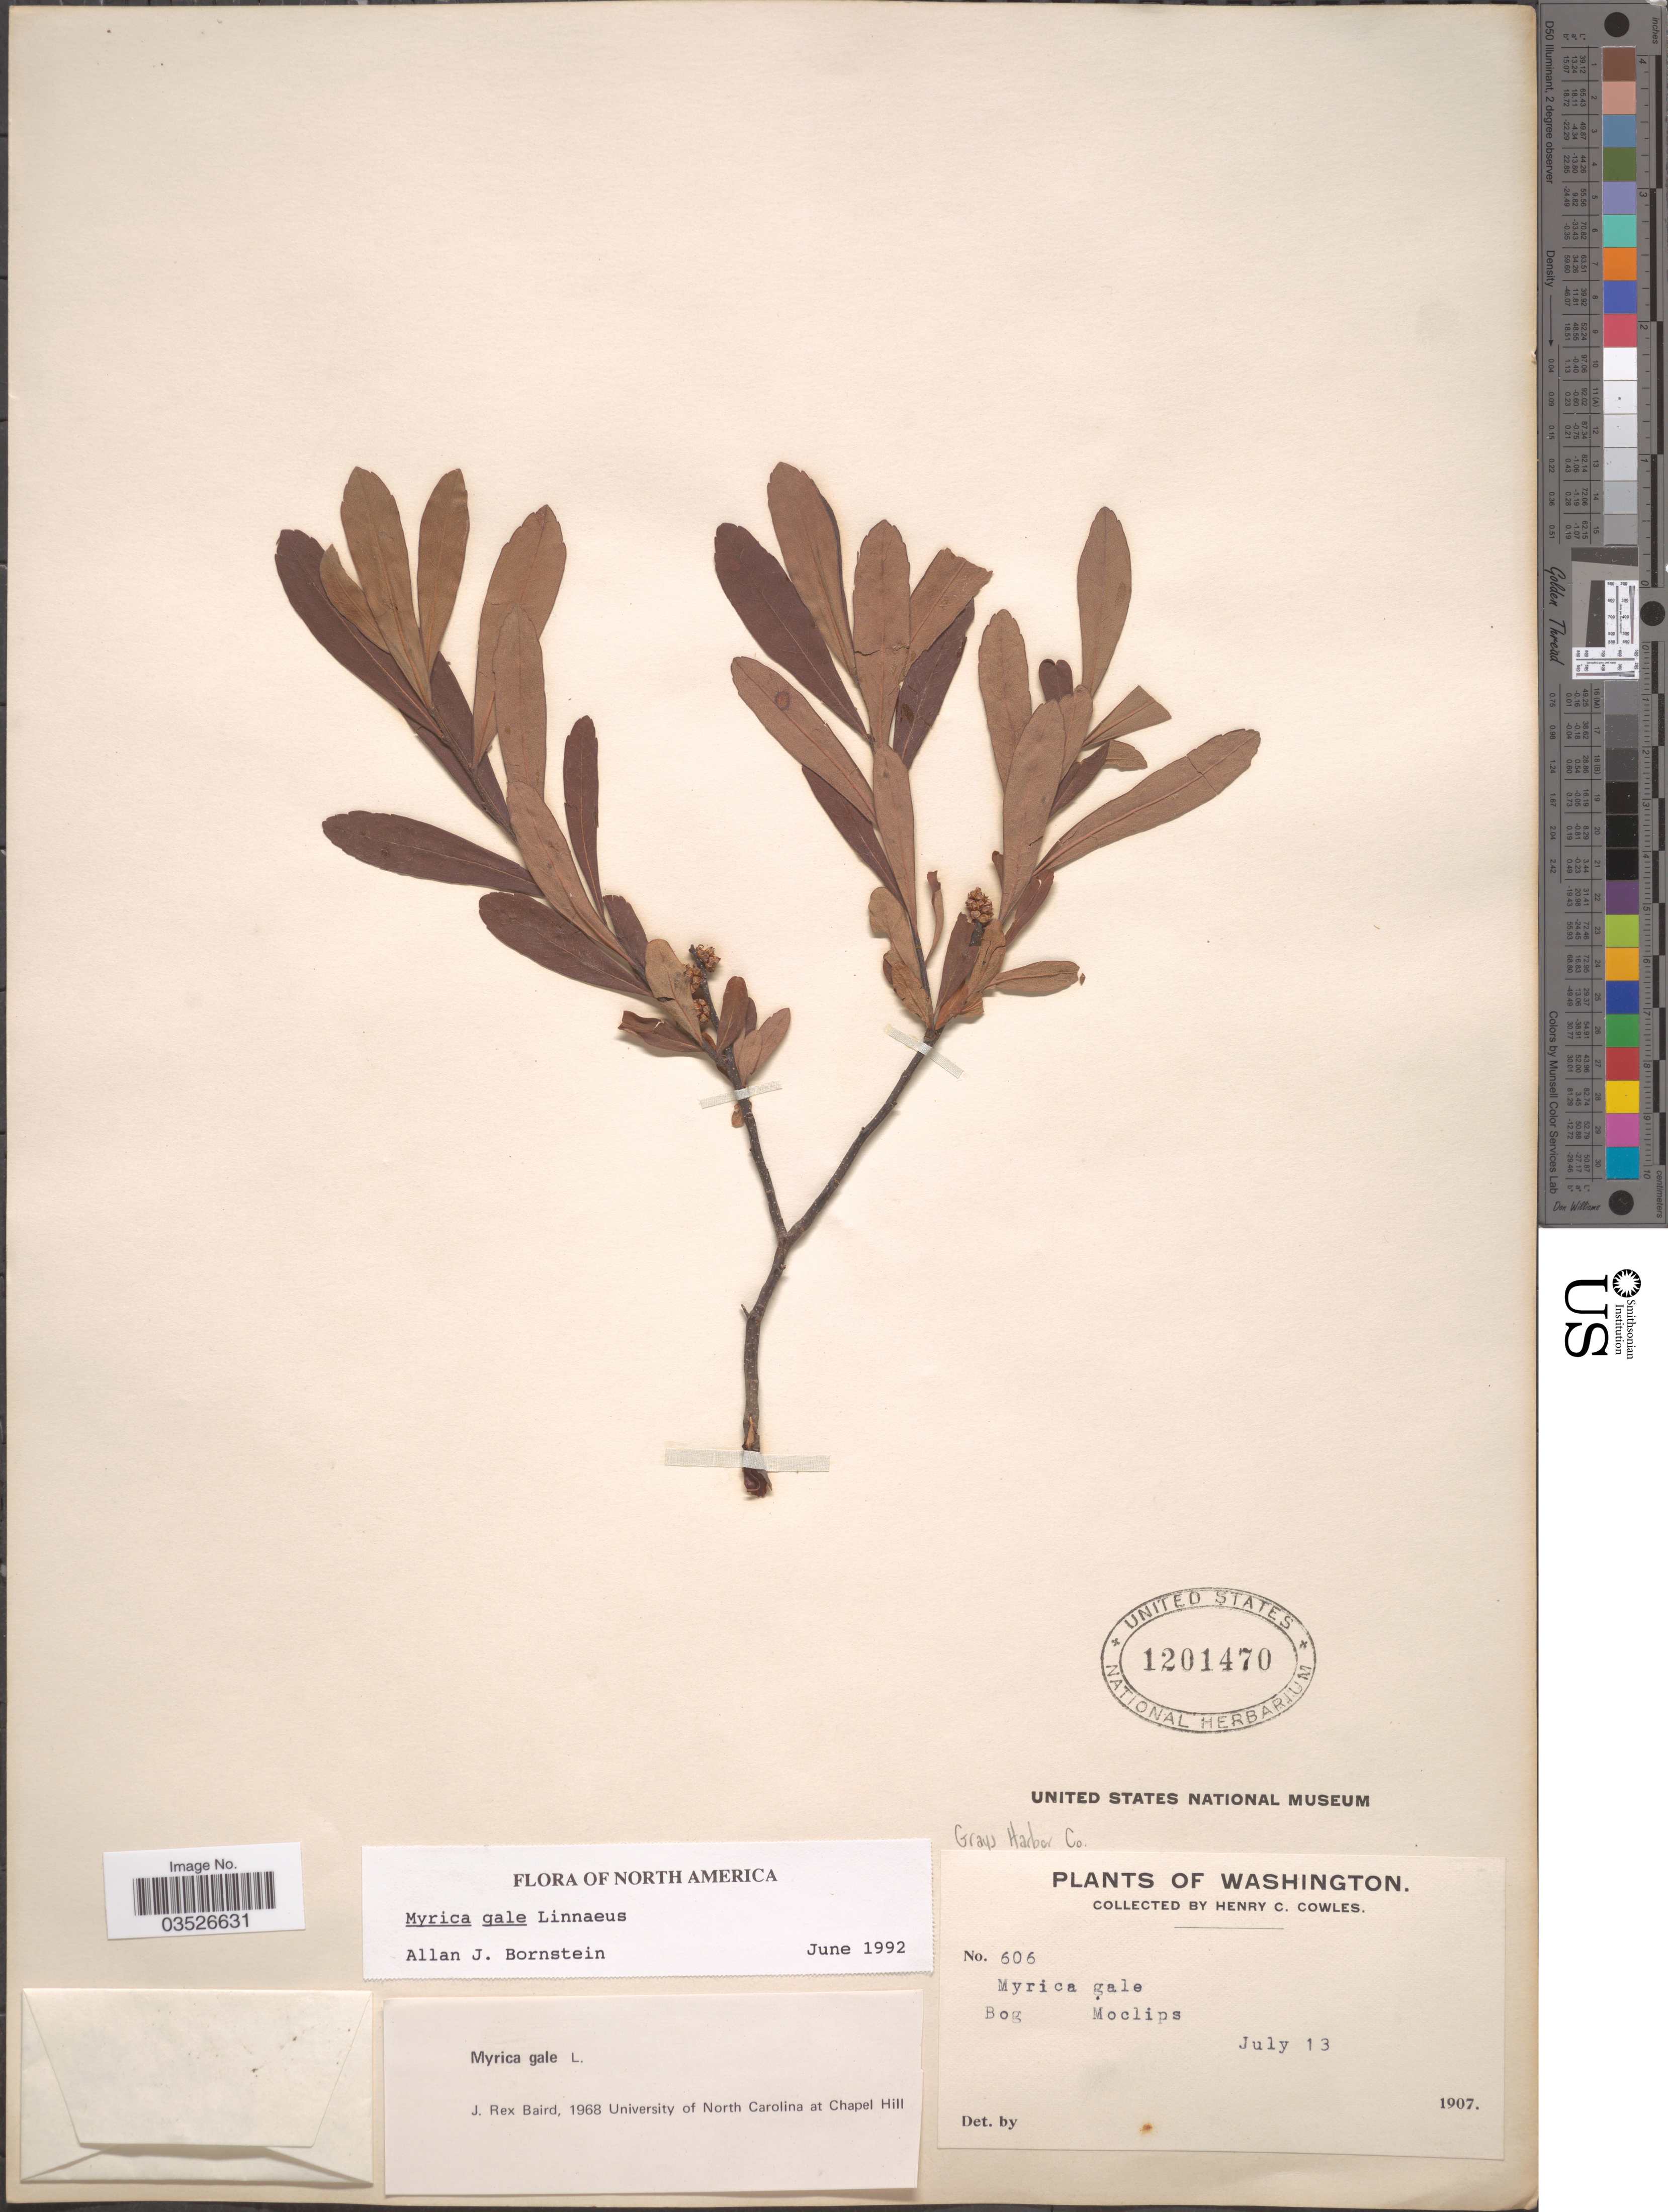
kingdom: Plantae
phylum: Tracheophyta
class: Magnoliopsida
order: Fagales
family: Myricaceae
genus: Myrica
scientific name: Myrica gale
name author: L.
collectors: H. Cowles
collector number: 606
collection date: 1907-07-13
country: United States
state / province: Washington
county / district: Grays Harbor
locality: Grays Harbor Co. Moclips.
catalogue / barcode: US 1201470